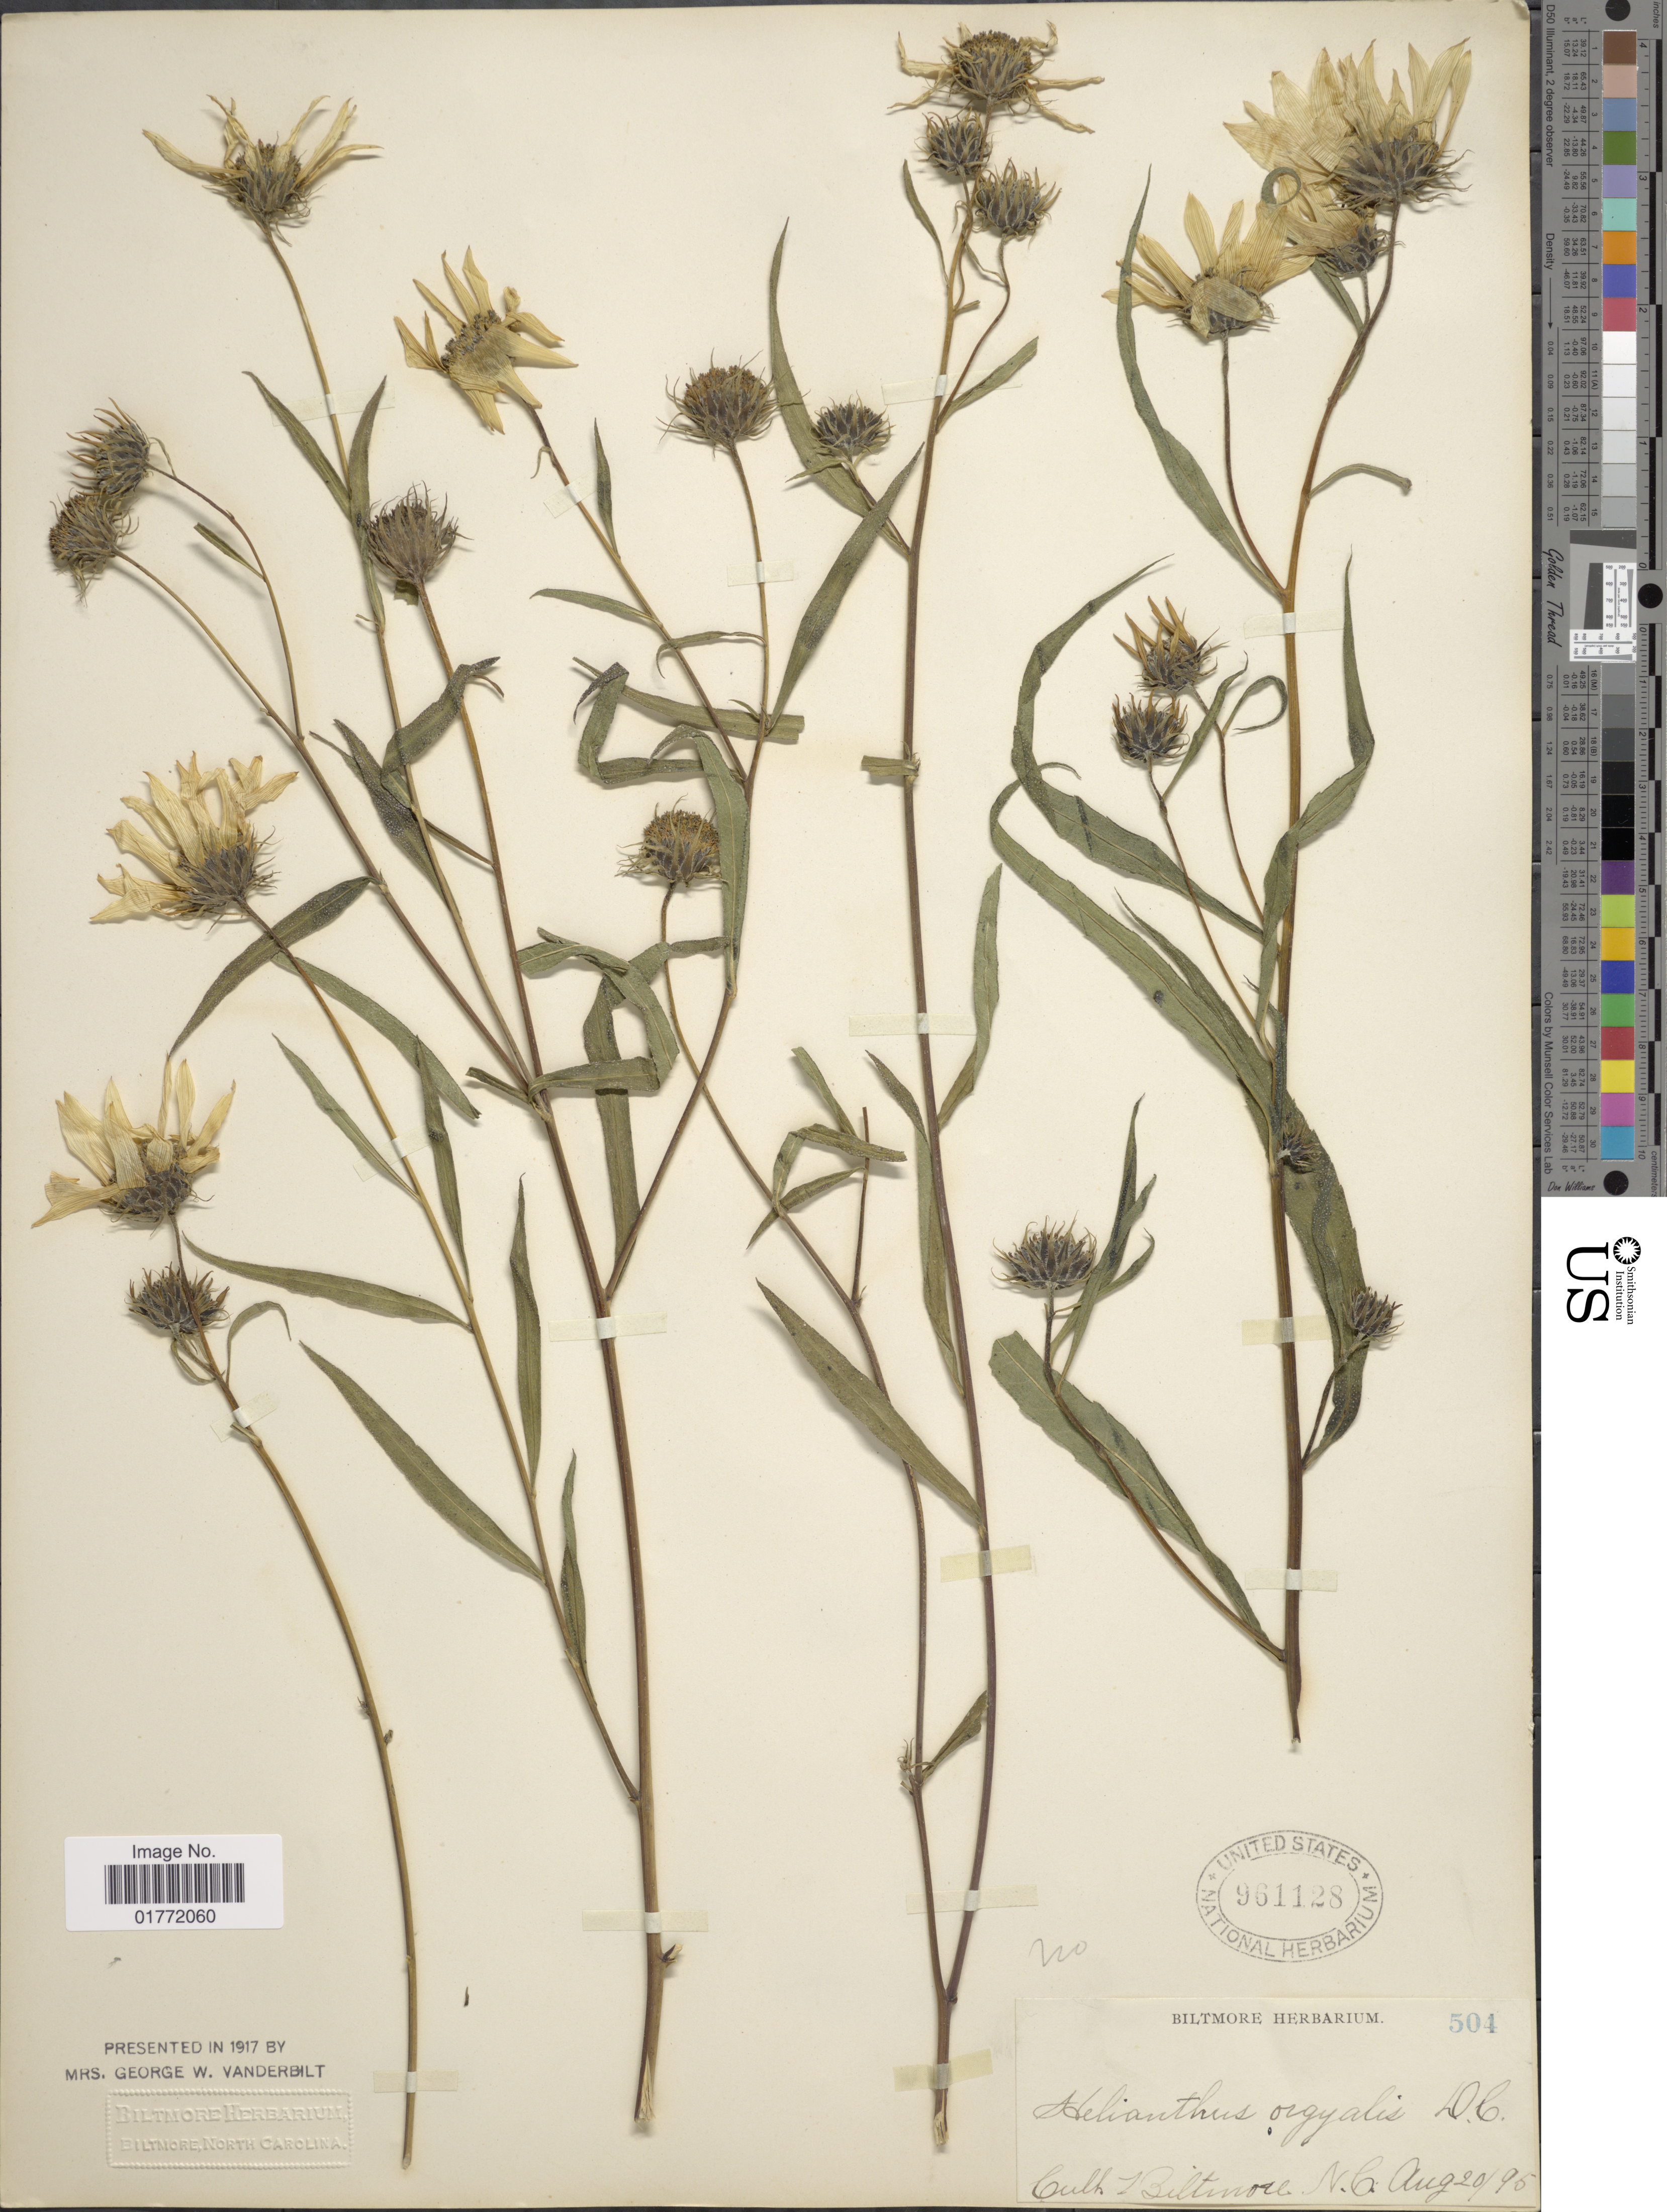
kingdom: Plantae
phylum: Tracheophyta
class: Magnoliopsida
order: Asterales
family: Asteraceae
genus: Helianthus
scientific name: Helianthus sp.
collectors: Biltmore Herbarium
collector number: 504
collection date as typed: Transcribed d/m/y: 20/8/95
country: United States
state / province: North Carolina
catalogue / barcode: US 961128